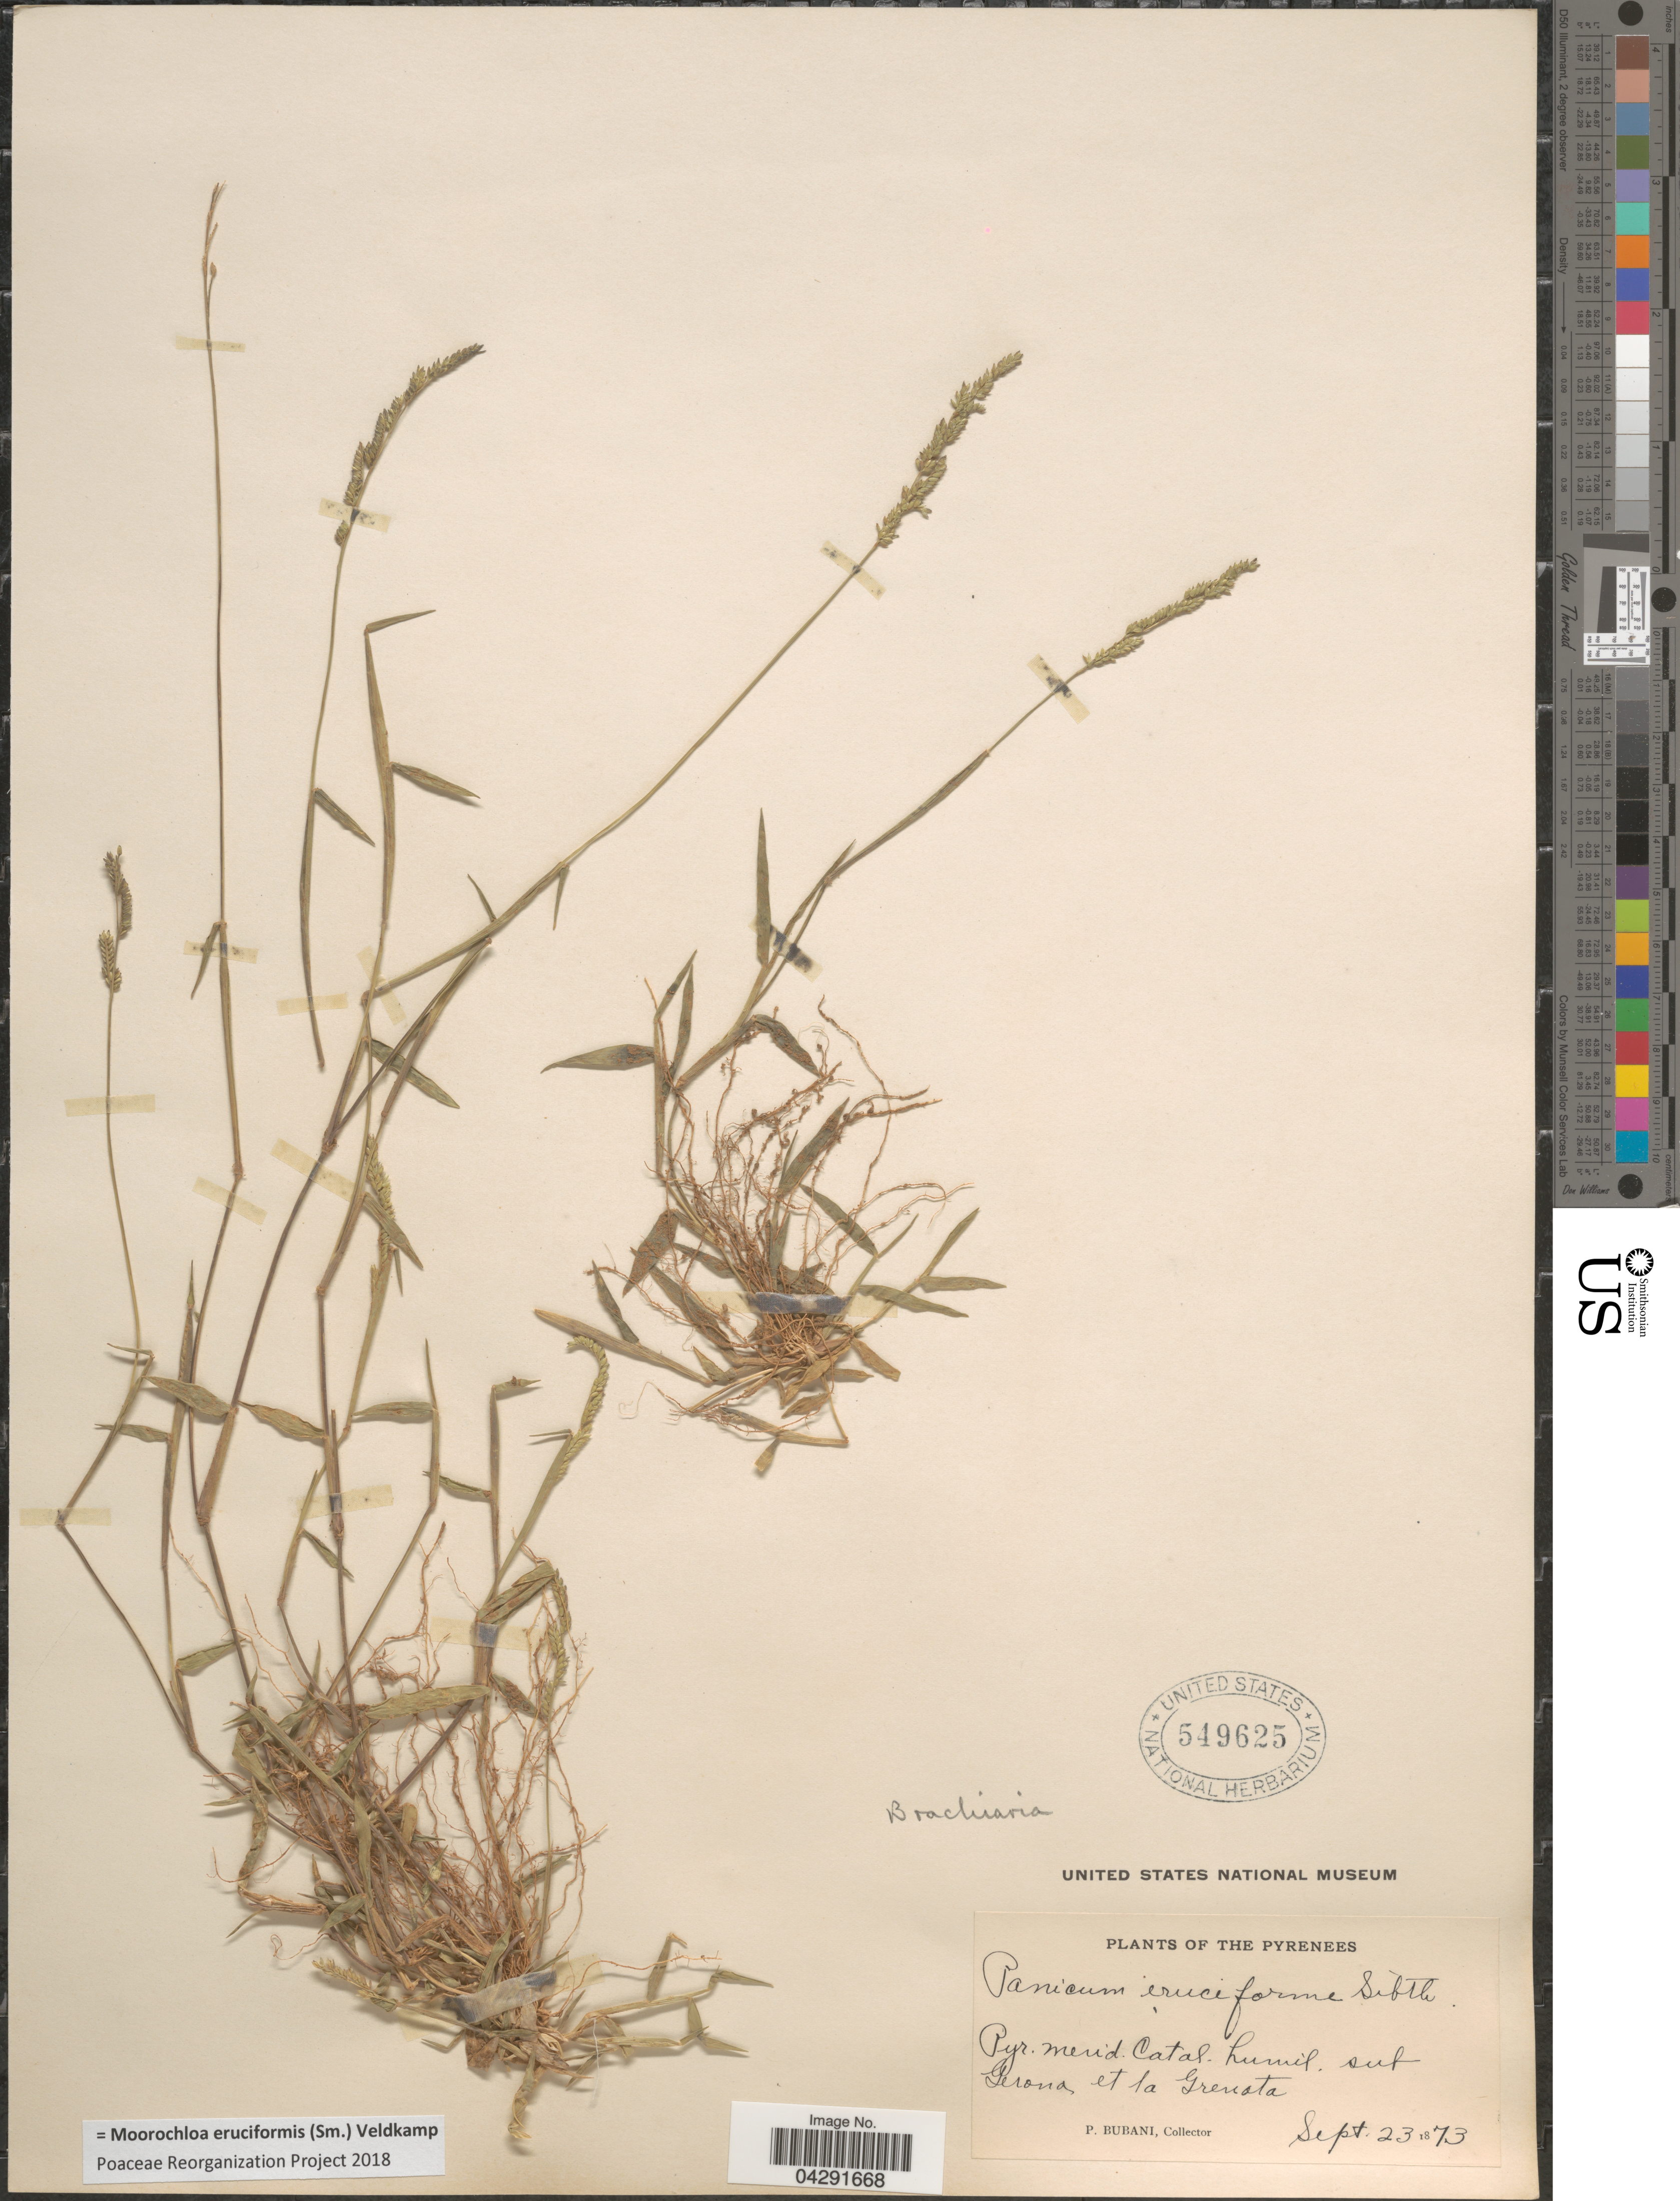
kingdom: Plantae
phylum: Tracheophyta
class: Liliopsida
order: Poales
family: Poaceae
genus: Moorochloa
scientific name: Moorochloa eruciformis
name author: (Sm.) Veldkamp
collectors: P. Bubani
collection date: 1873-09-23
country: Spain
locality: The Pyrenees. Pyr. merid. Catal. humid. sub Gerona et la Grenata.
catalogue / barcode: US 549625